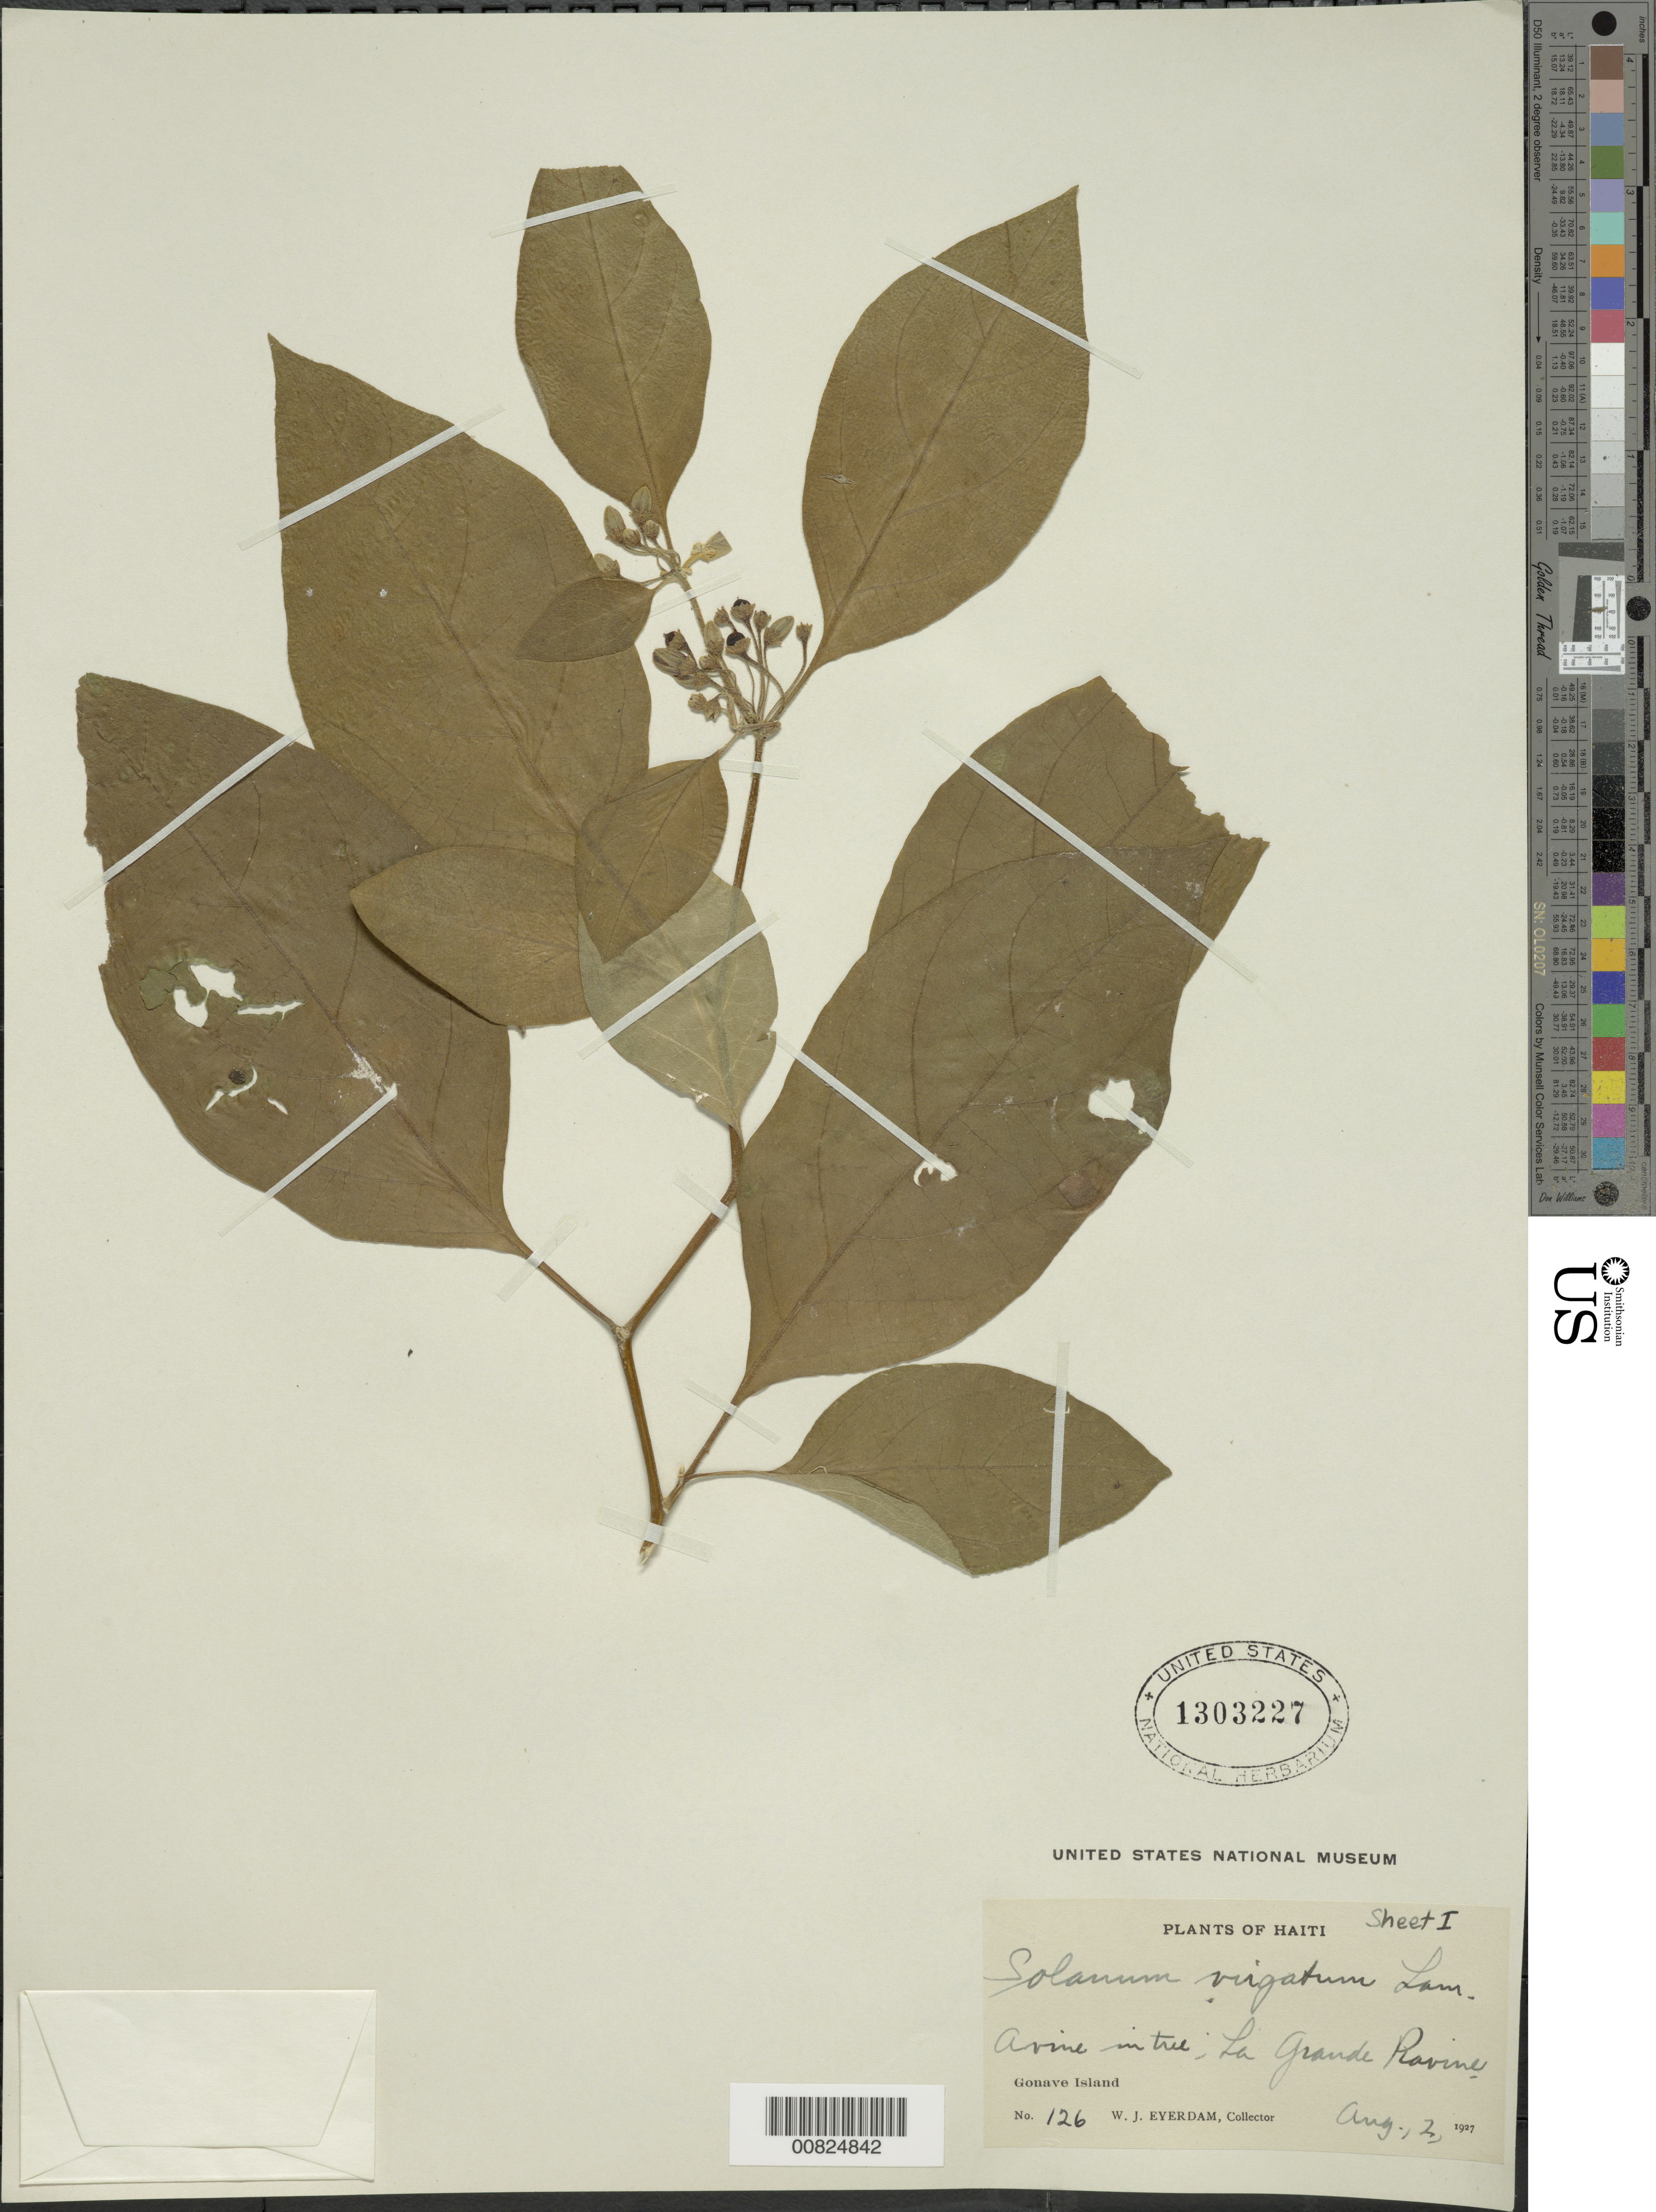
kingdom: Plantae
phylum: Tracheophyta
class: Magnoliopsida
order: Solanales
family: Solanaceae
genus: Datura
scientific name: Datura stramonium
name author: L.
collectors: J. J. Jiménez Almonte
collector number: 5581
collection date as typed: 04 Feb 1969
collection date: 1969-02-04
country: Dominican Republic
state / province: Santiago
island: Hispaniola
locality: El Castillo, Santiago City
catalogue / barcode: US 2784124